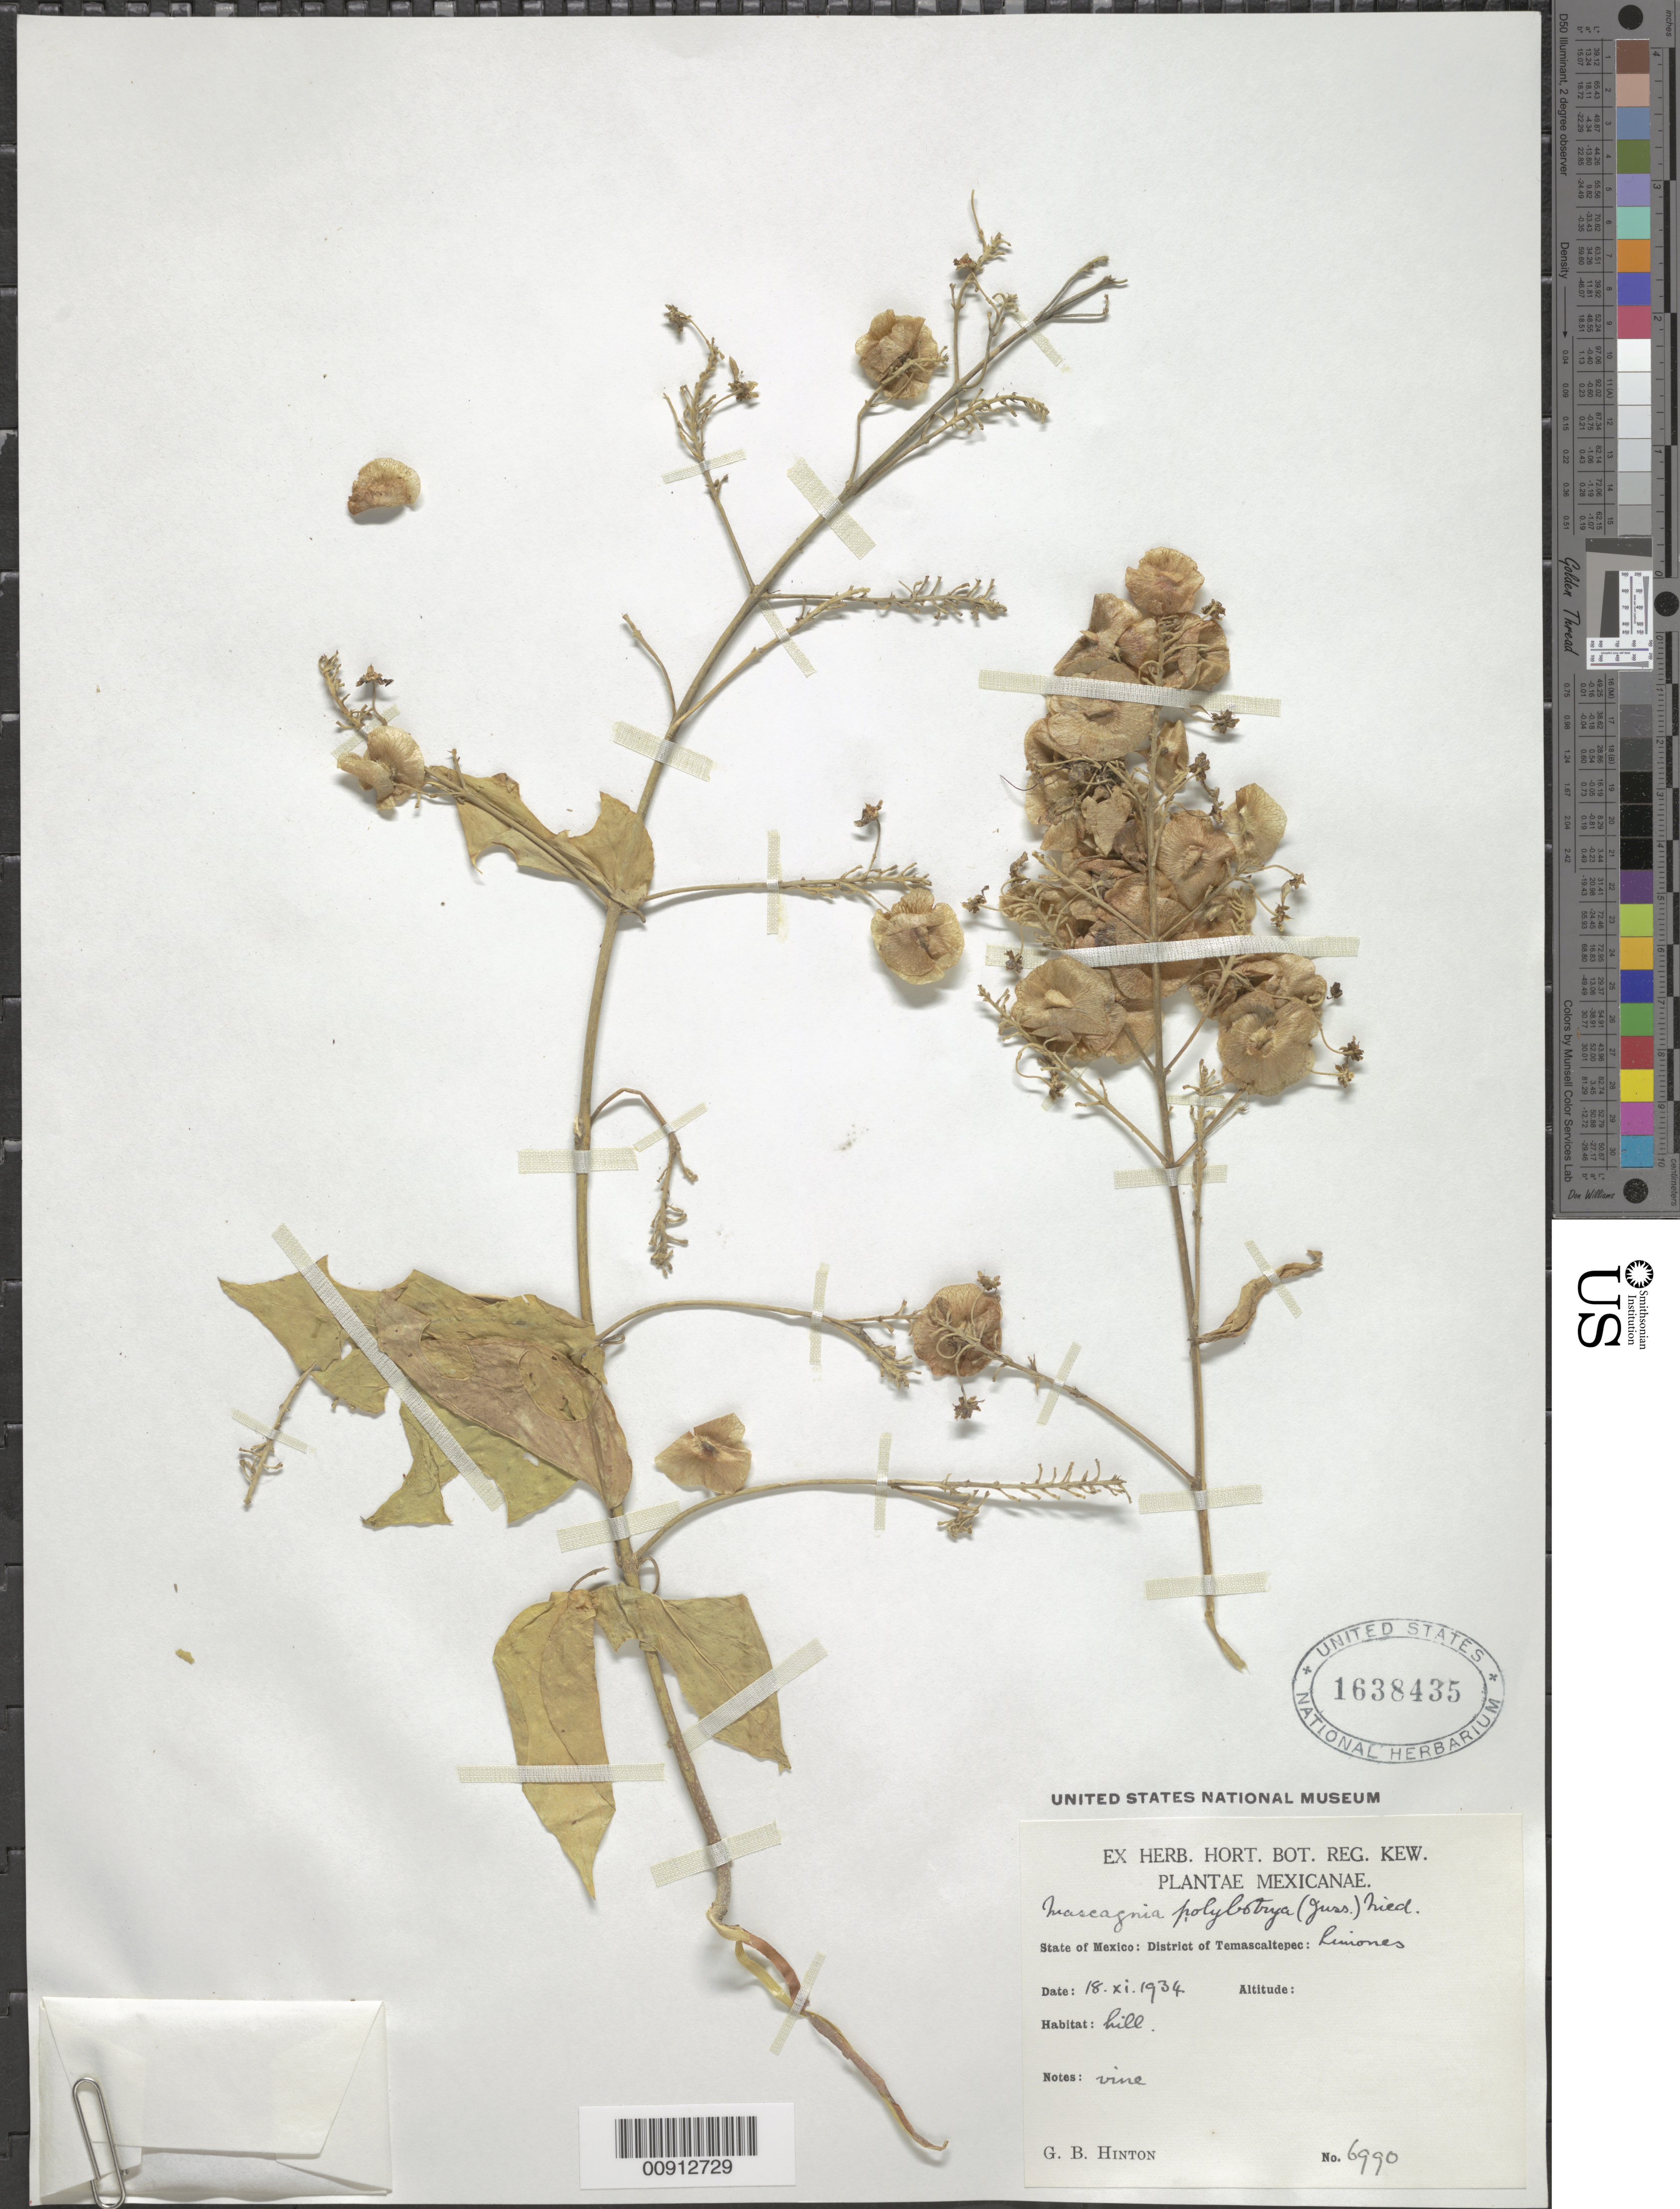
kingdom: Plantae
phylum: Tracheophyta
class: Magnoliopsida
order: Malpighiales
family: Malpighiaceae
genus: Mascagnia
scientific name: Mascagnia polybotrya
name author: (A. Juss.) Nied.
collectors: G. B. Hinton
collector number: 6990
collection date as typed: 18 Nov 1934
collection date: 1934-11-18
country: Mexico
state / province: México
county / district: Temascaltepec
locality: State of Mexico: District of Temascaltepec: Limones.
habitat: Hill.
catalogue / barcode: US 1638435